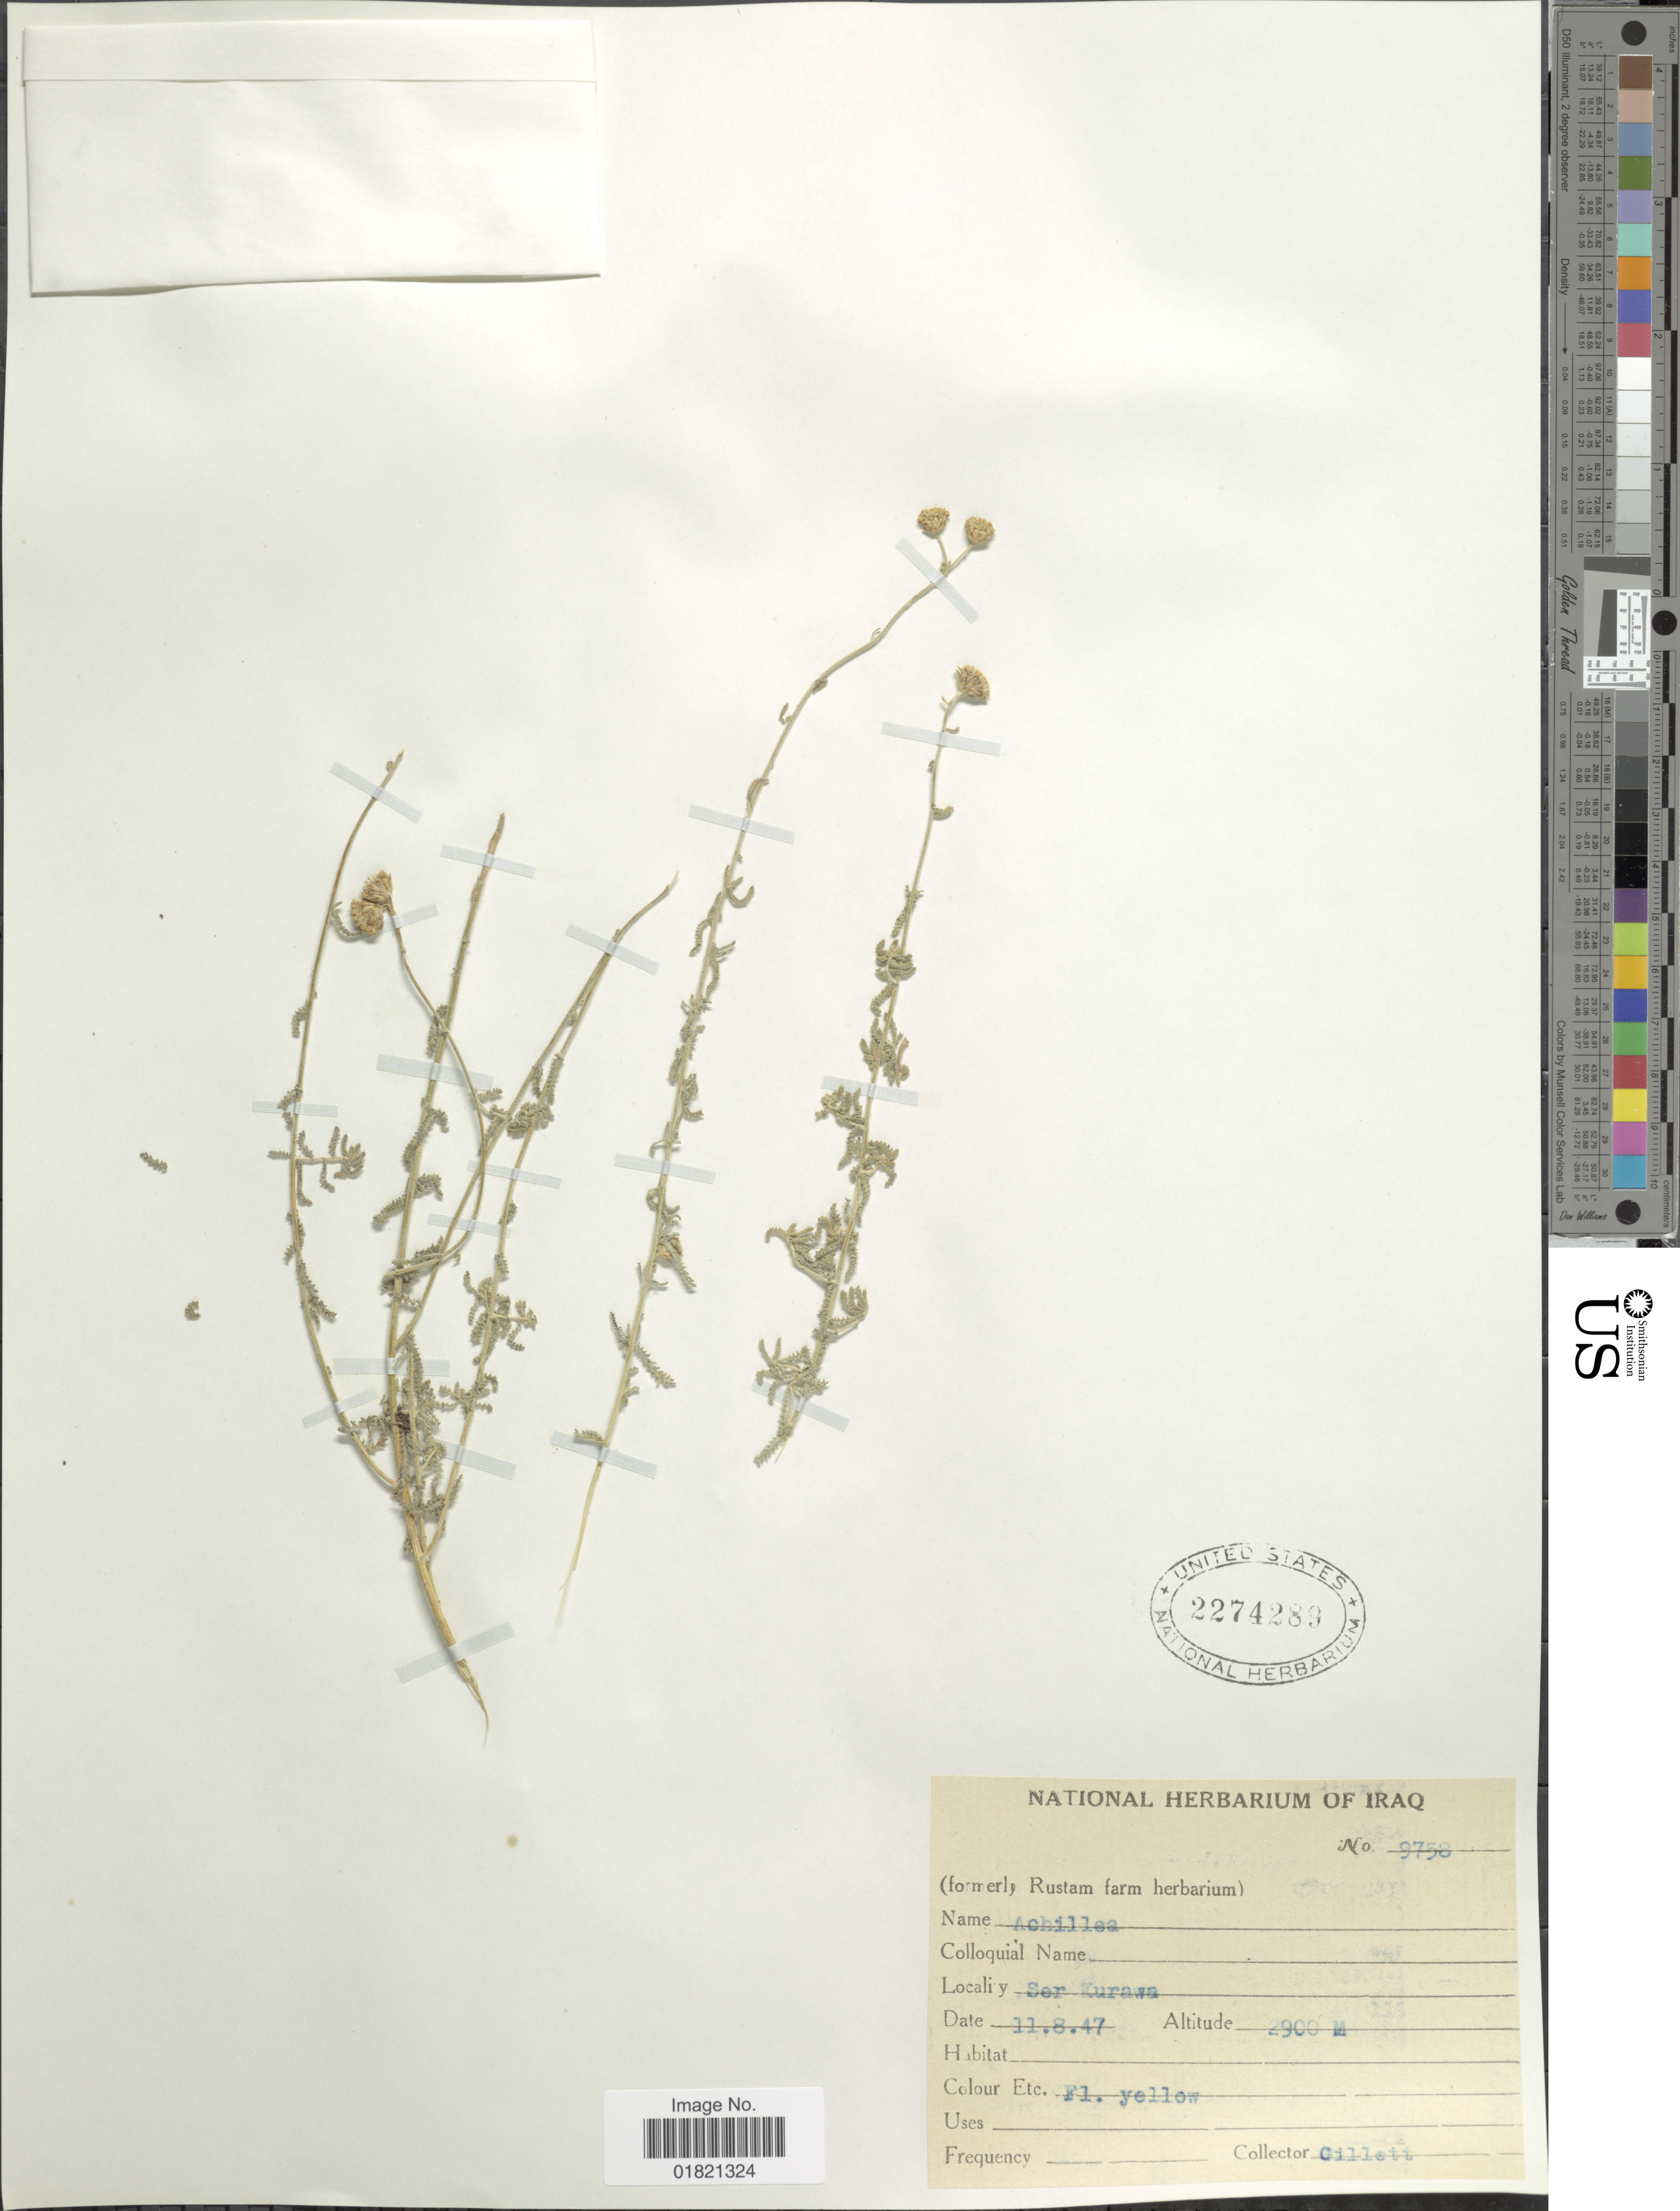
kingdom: Plantae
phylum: Tracheophyta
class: Magnoliopsida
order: Asterales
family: Asteraceae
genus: Achillea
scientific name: Achillea sp.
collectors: Gillett, --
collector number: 9758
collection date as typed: Transcribed d/m/y: 11/8/47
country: Iraq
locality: Ser Kurawa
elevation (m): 2900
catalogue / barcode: US 2274289